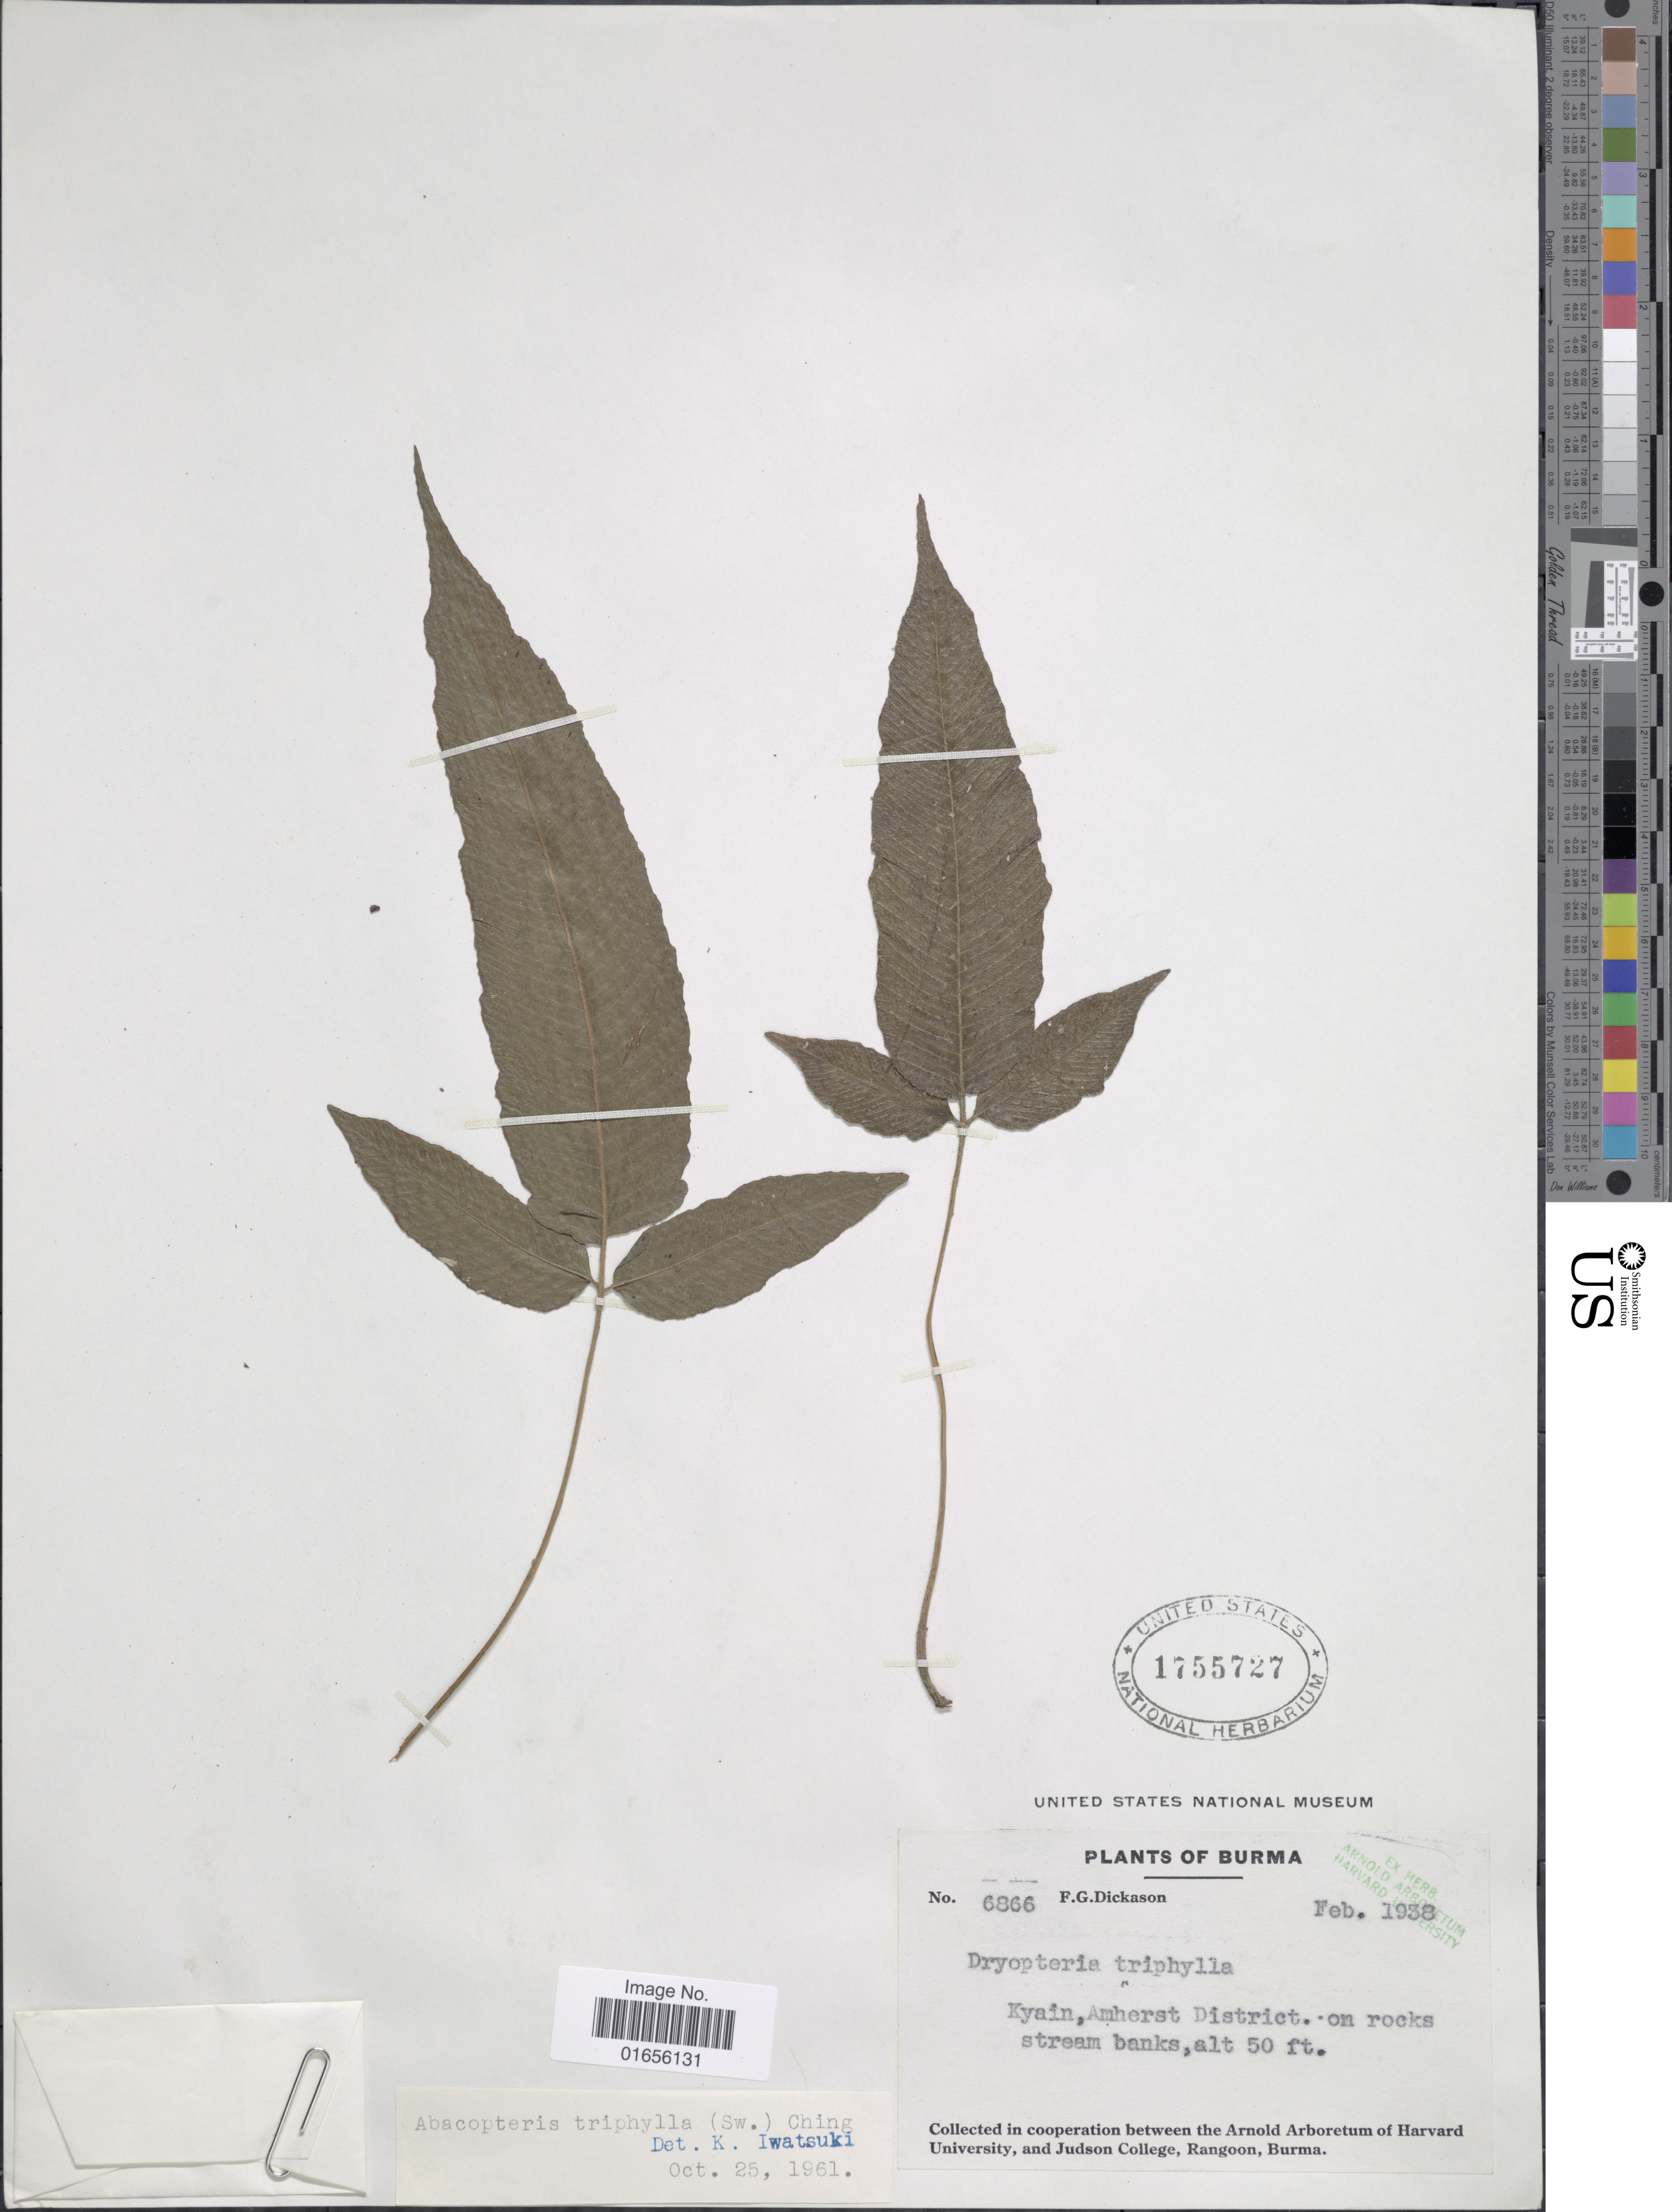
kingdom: Plantae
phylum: Tracheophyta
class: Polypodiopsida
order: Polypodiales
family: Thelypteridaceae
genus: Pronephrium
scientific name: Pronephrium triphyllum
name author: (Sw.) Holttum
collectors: F. Dickason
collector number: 6866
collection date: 1938-02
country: Myanmar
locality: Kyain, Amherst District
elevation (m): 15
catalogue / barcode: US 1755727